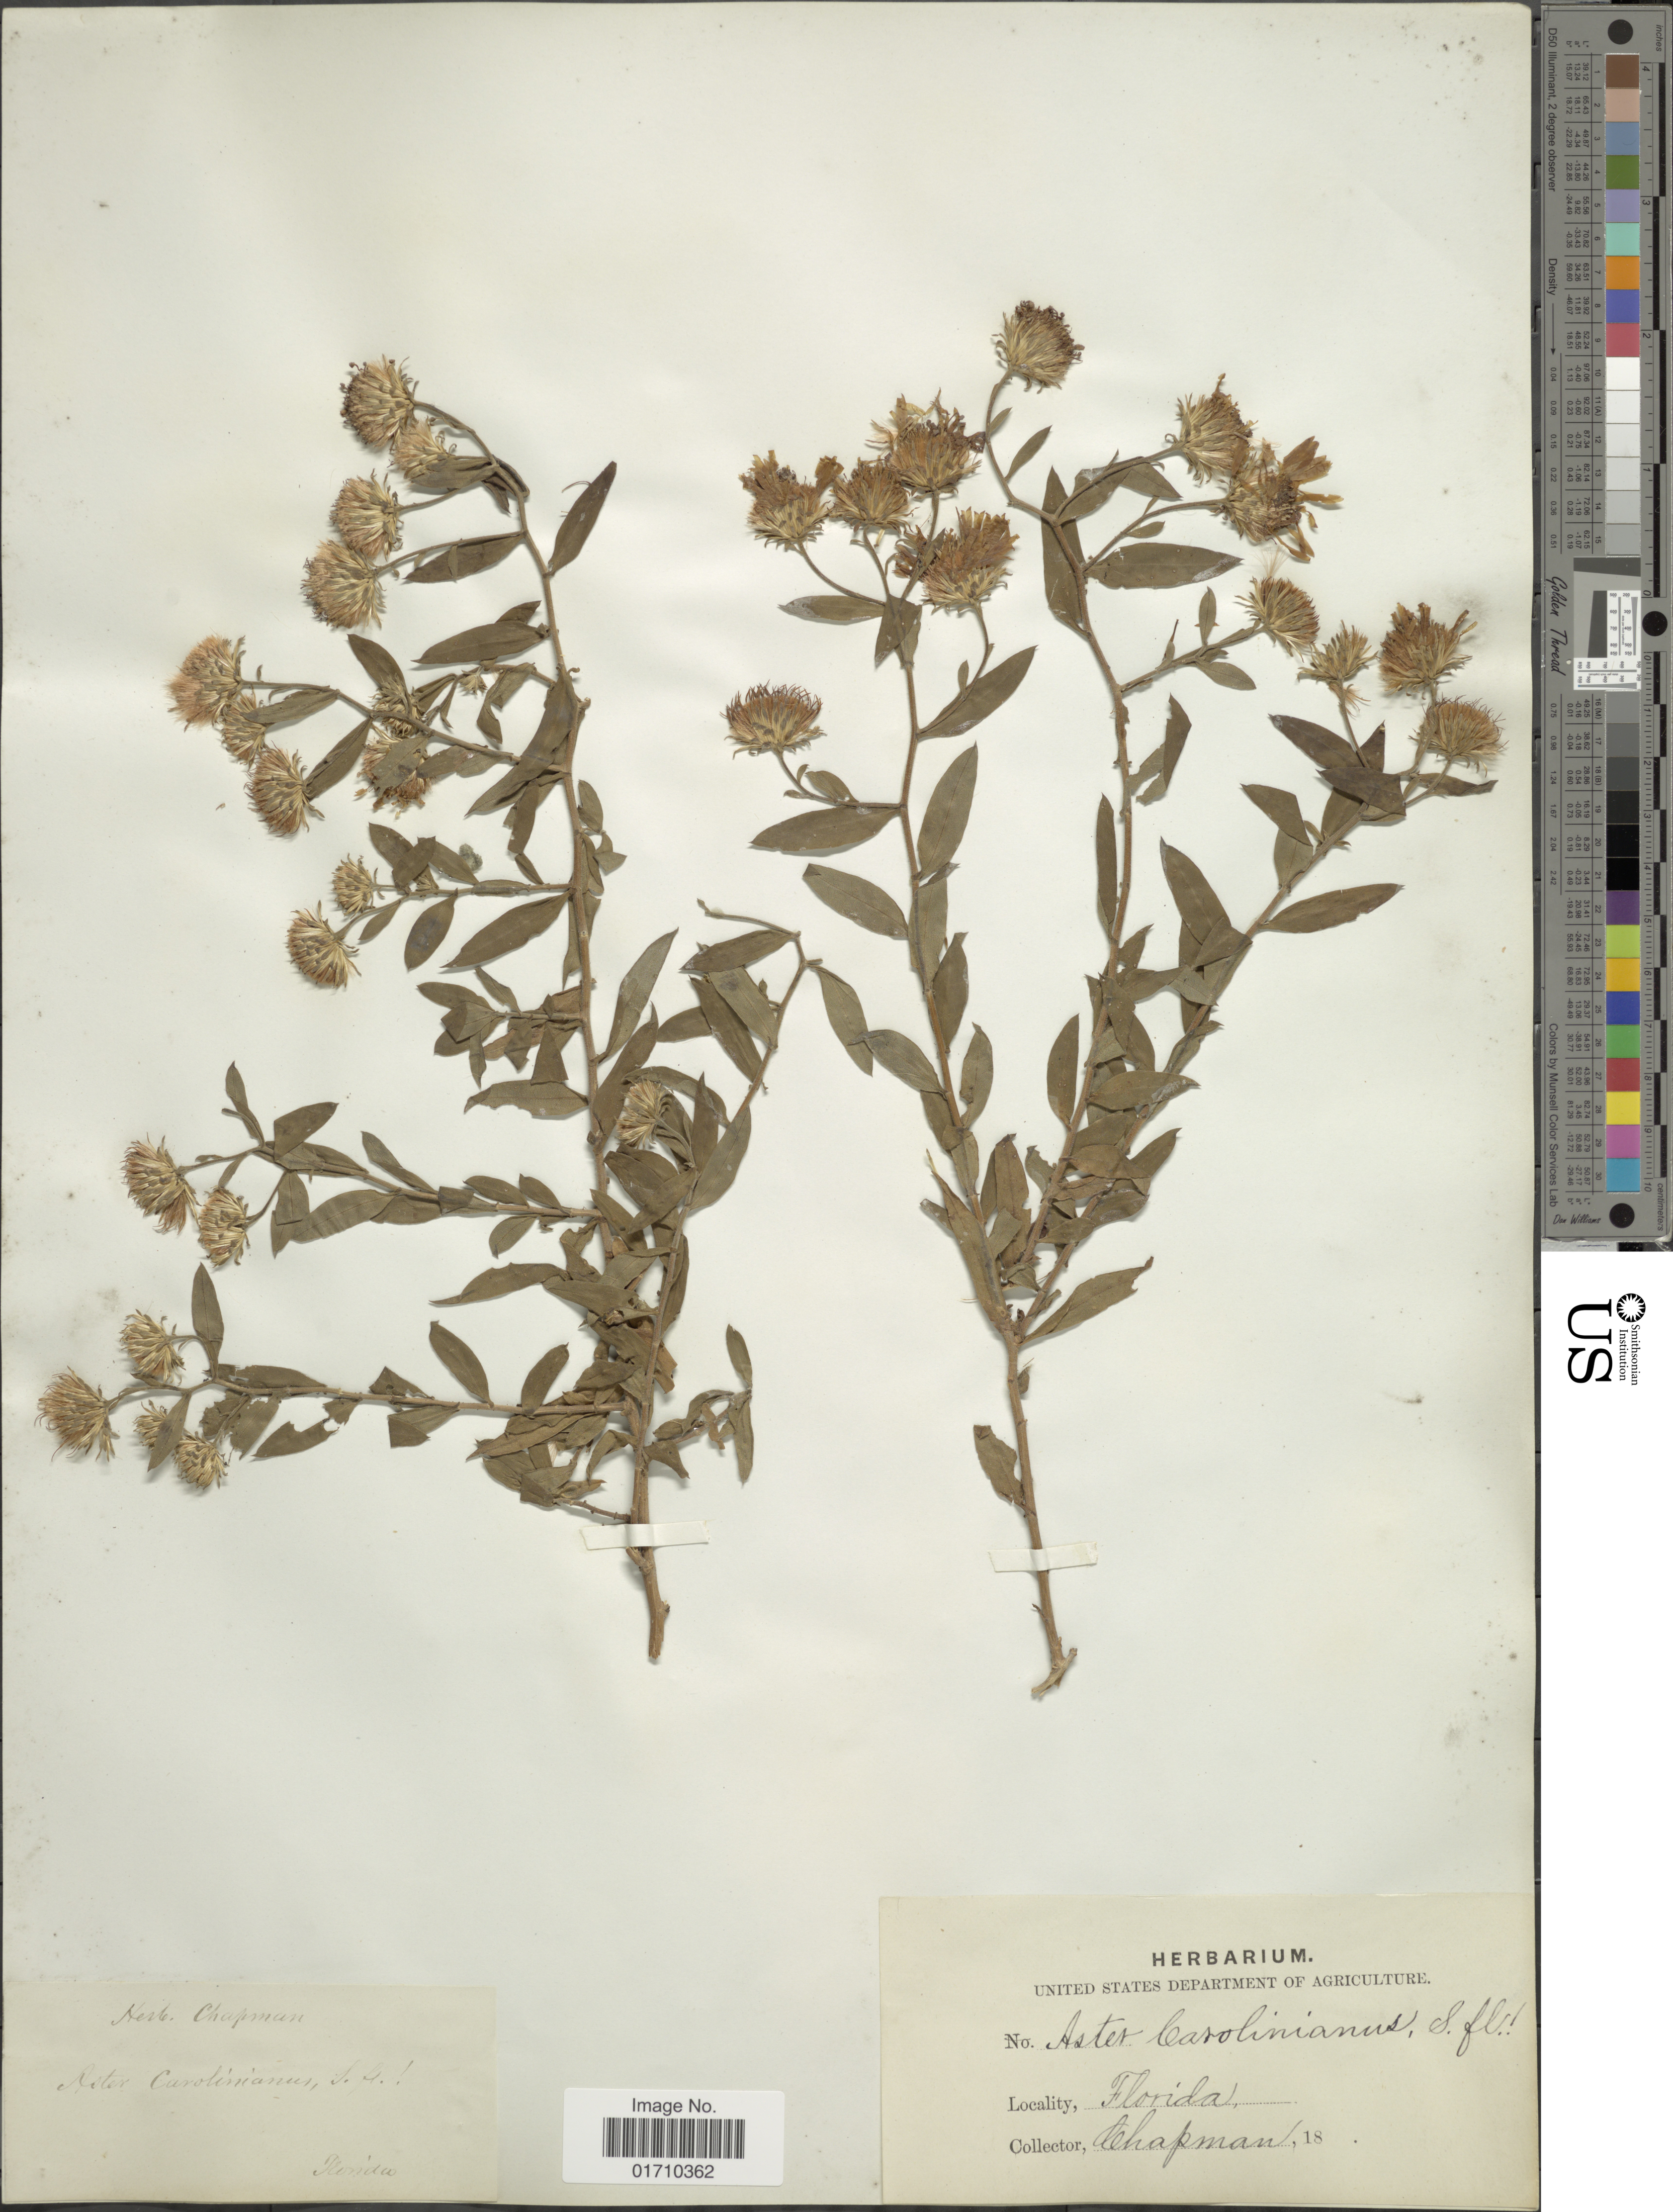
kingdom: Plantae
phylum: Tracheophyta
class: Magnoliopsida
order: Asterales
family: Asteraceae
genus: Ampelaster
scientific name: Ampelaster carolinianus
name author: (Walter) G.L. Nesom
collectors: A. Chapman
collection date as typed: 18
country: United States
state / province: Florida